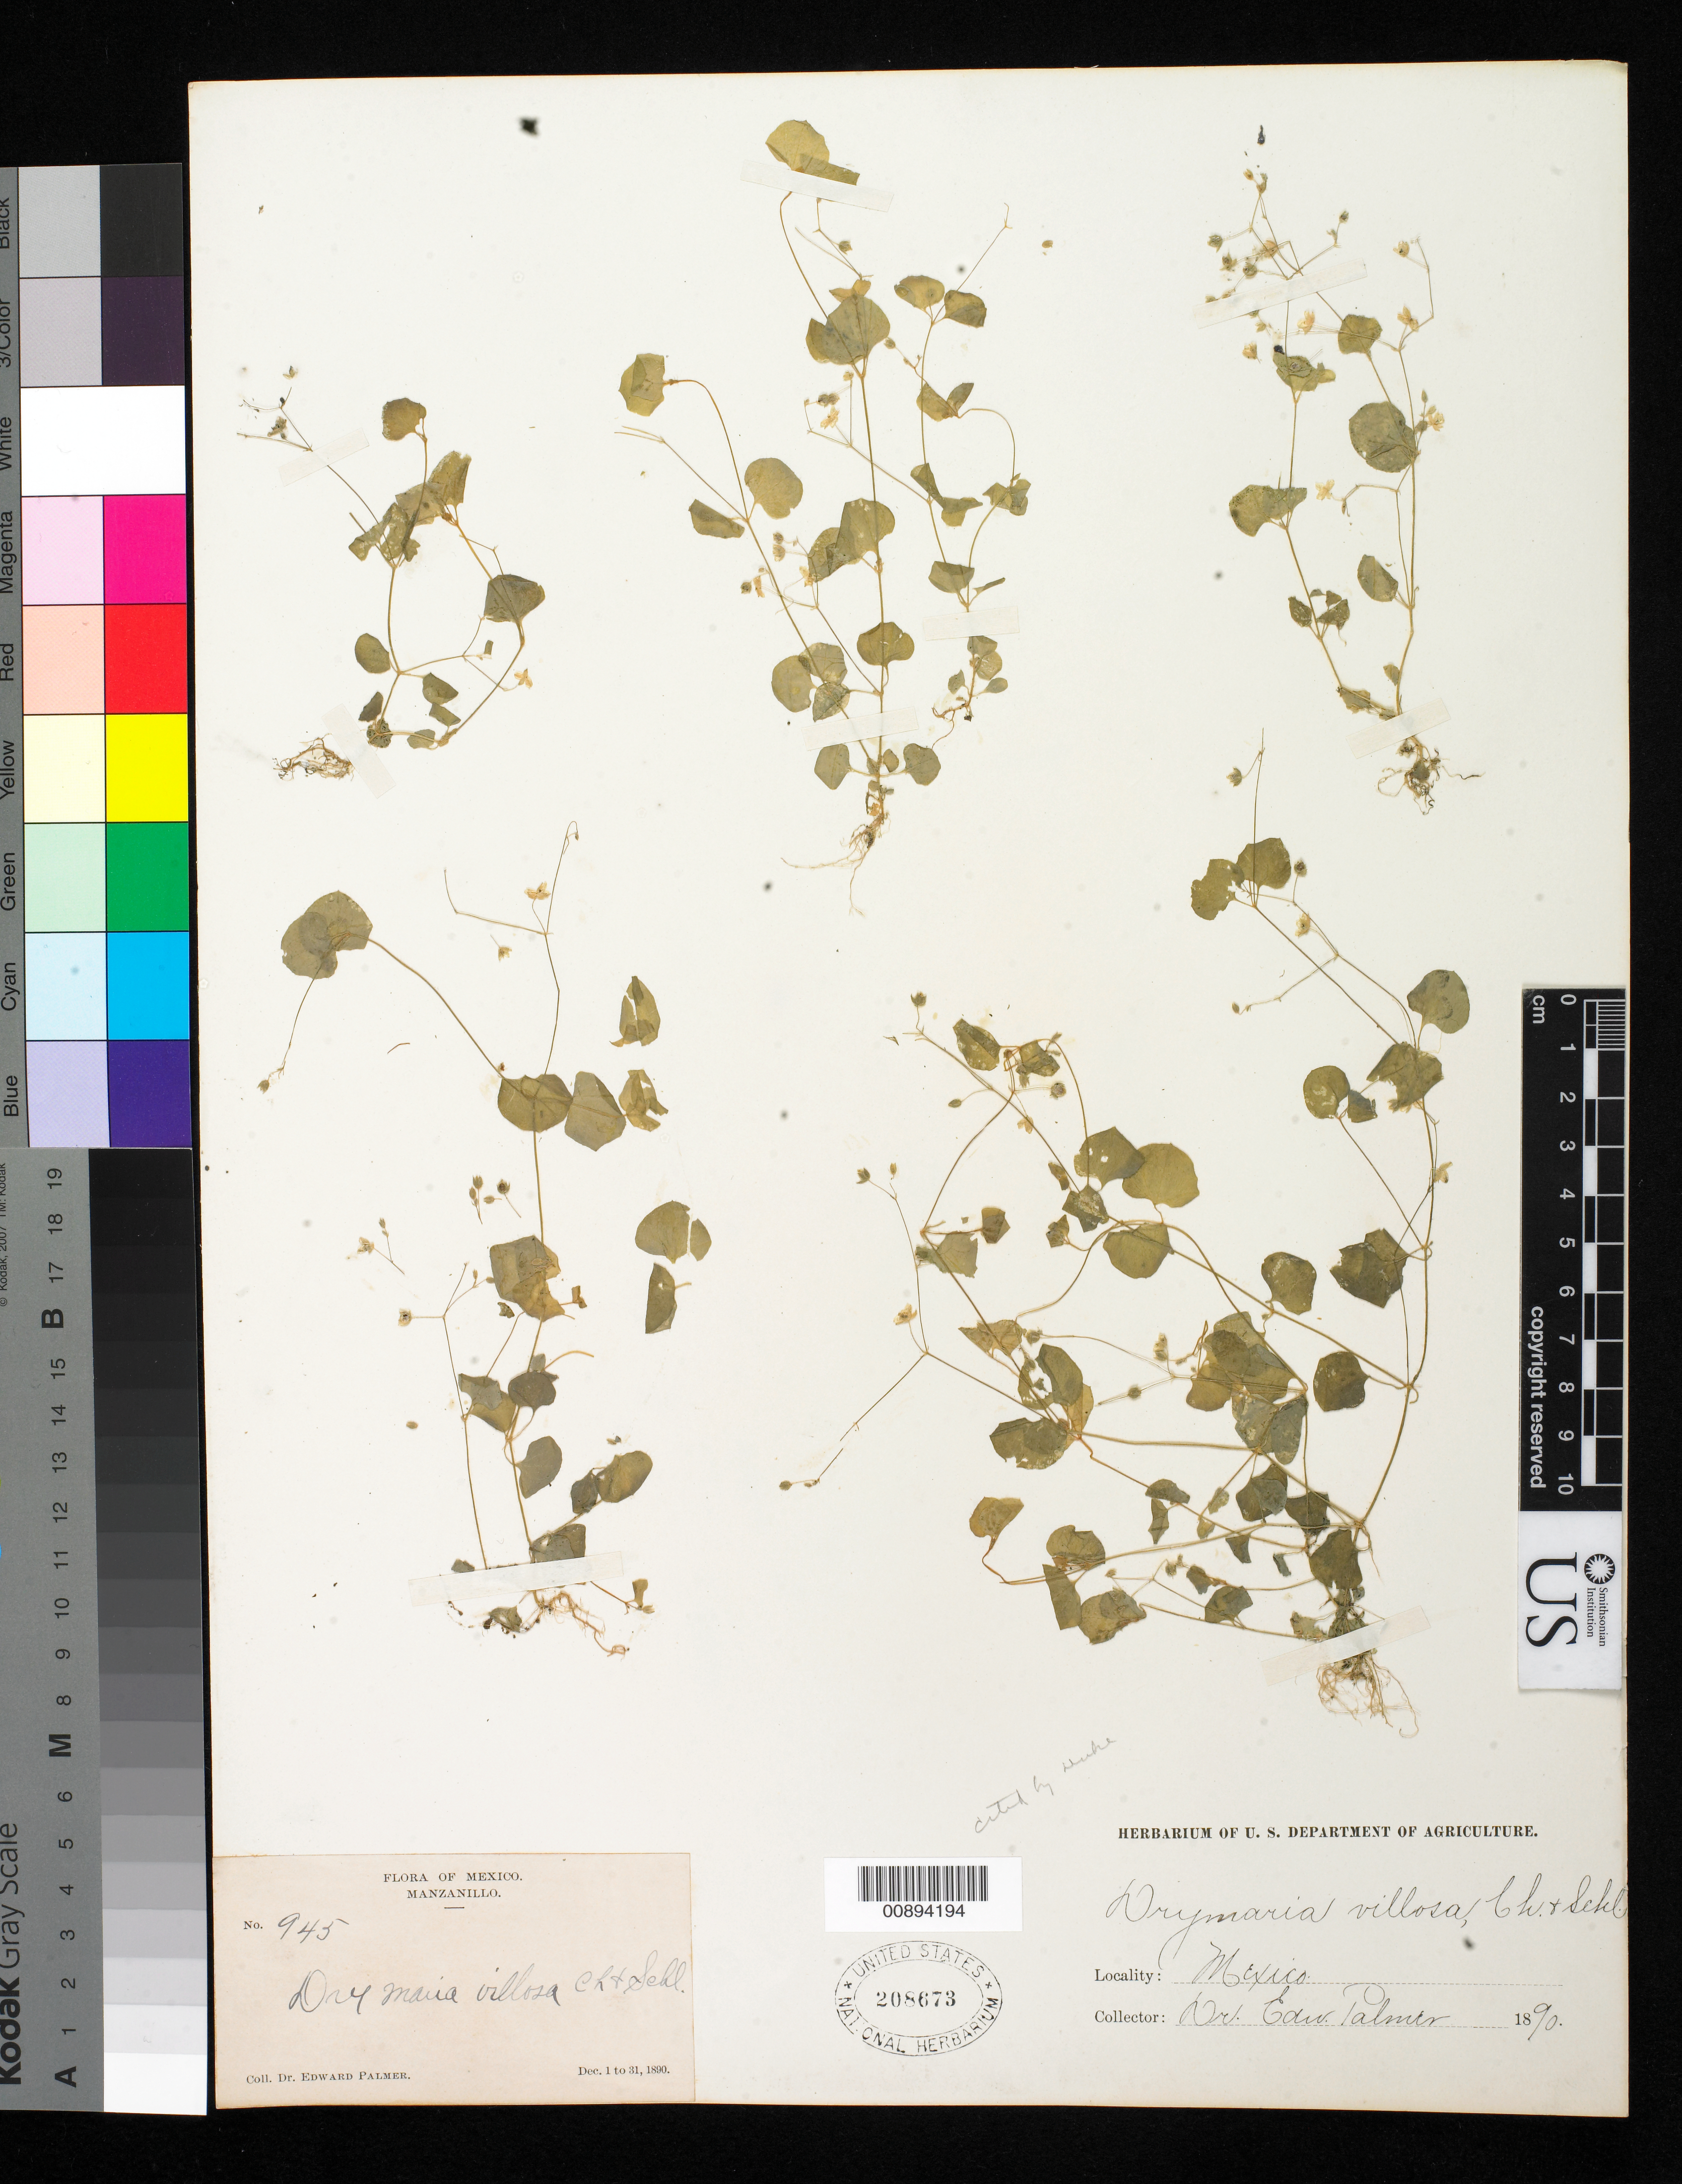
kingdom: Plantae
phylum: Tracheophyta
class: Magnoliopsida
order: Caryophyllales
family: Caryophyllaceae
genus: Drymaria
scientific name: Drymaria villosa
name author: Cham. & Schltdl.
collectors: E. Palmer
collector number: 945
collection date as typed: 01 Dec 1890 to 31 Dec 1890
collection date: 1890-12-01/1890-12-31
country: Mexico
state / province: Colima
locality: Manzanillo, Colima.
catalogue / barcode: US 208673